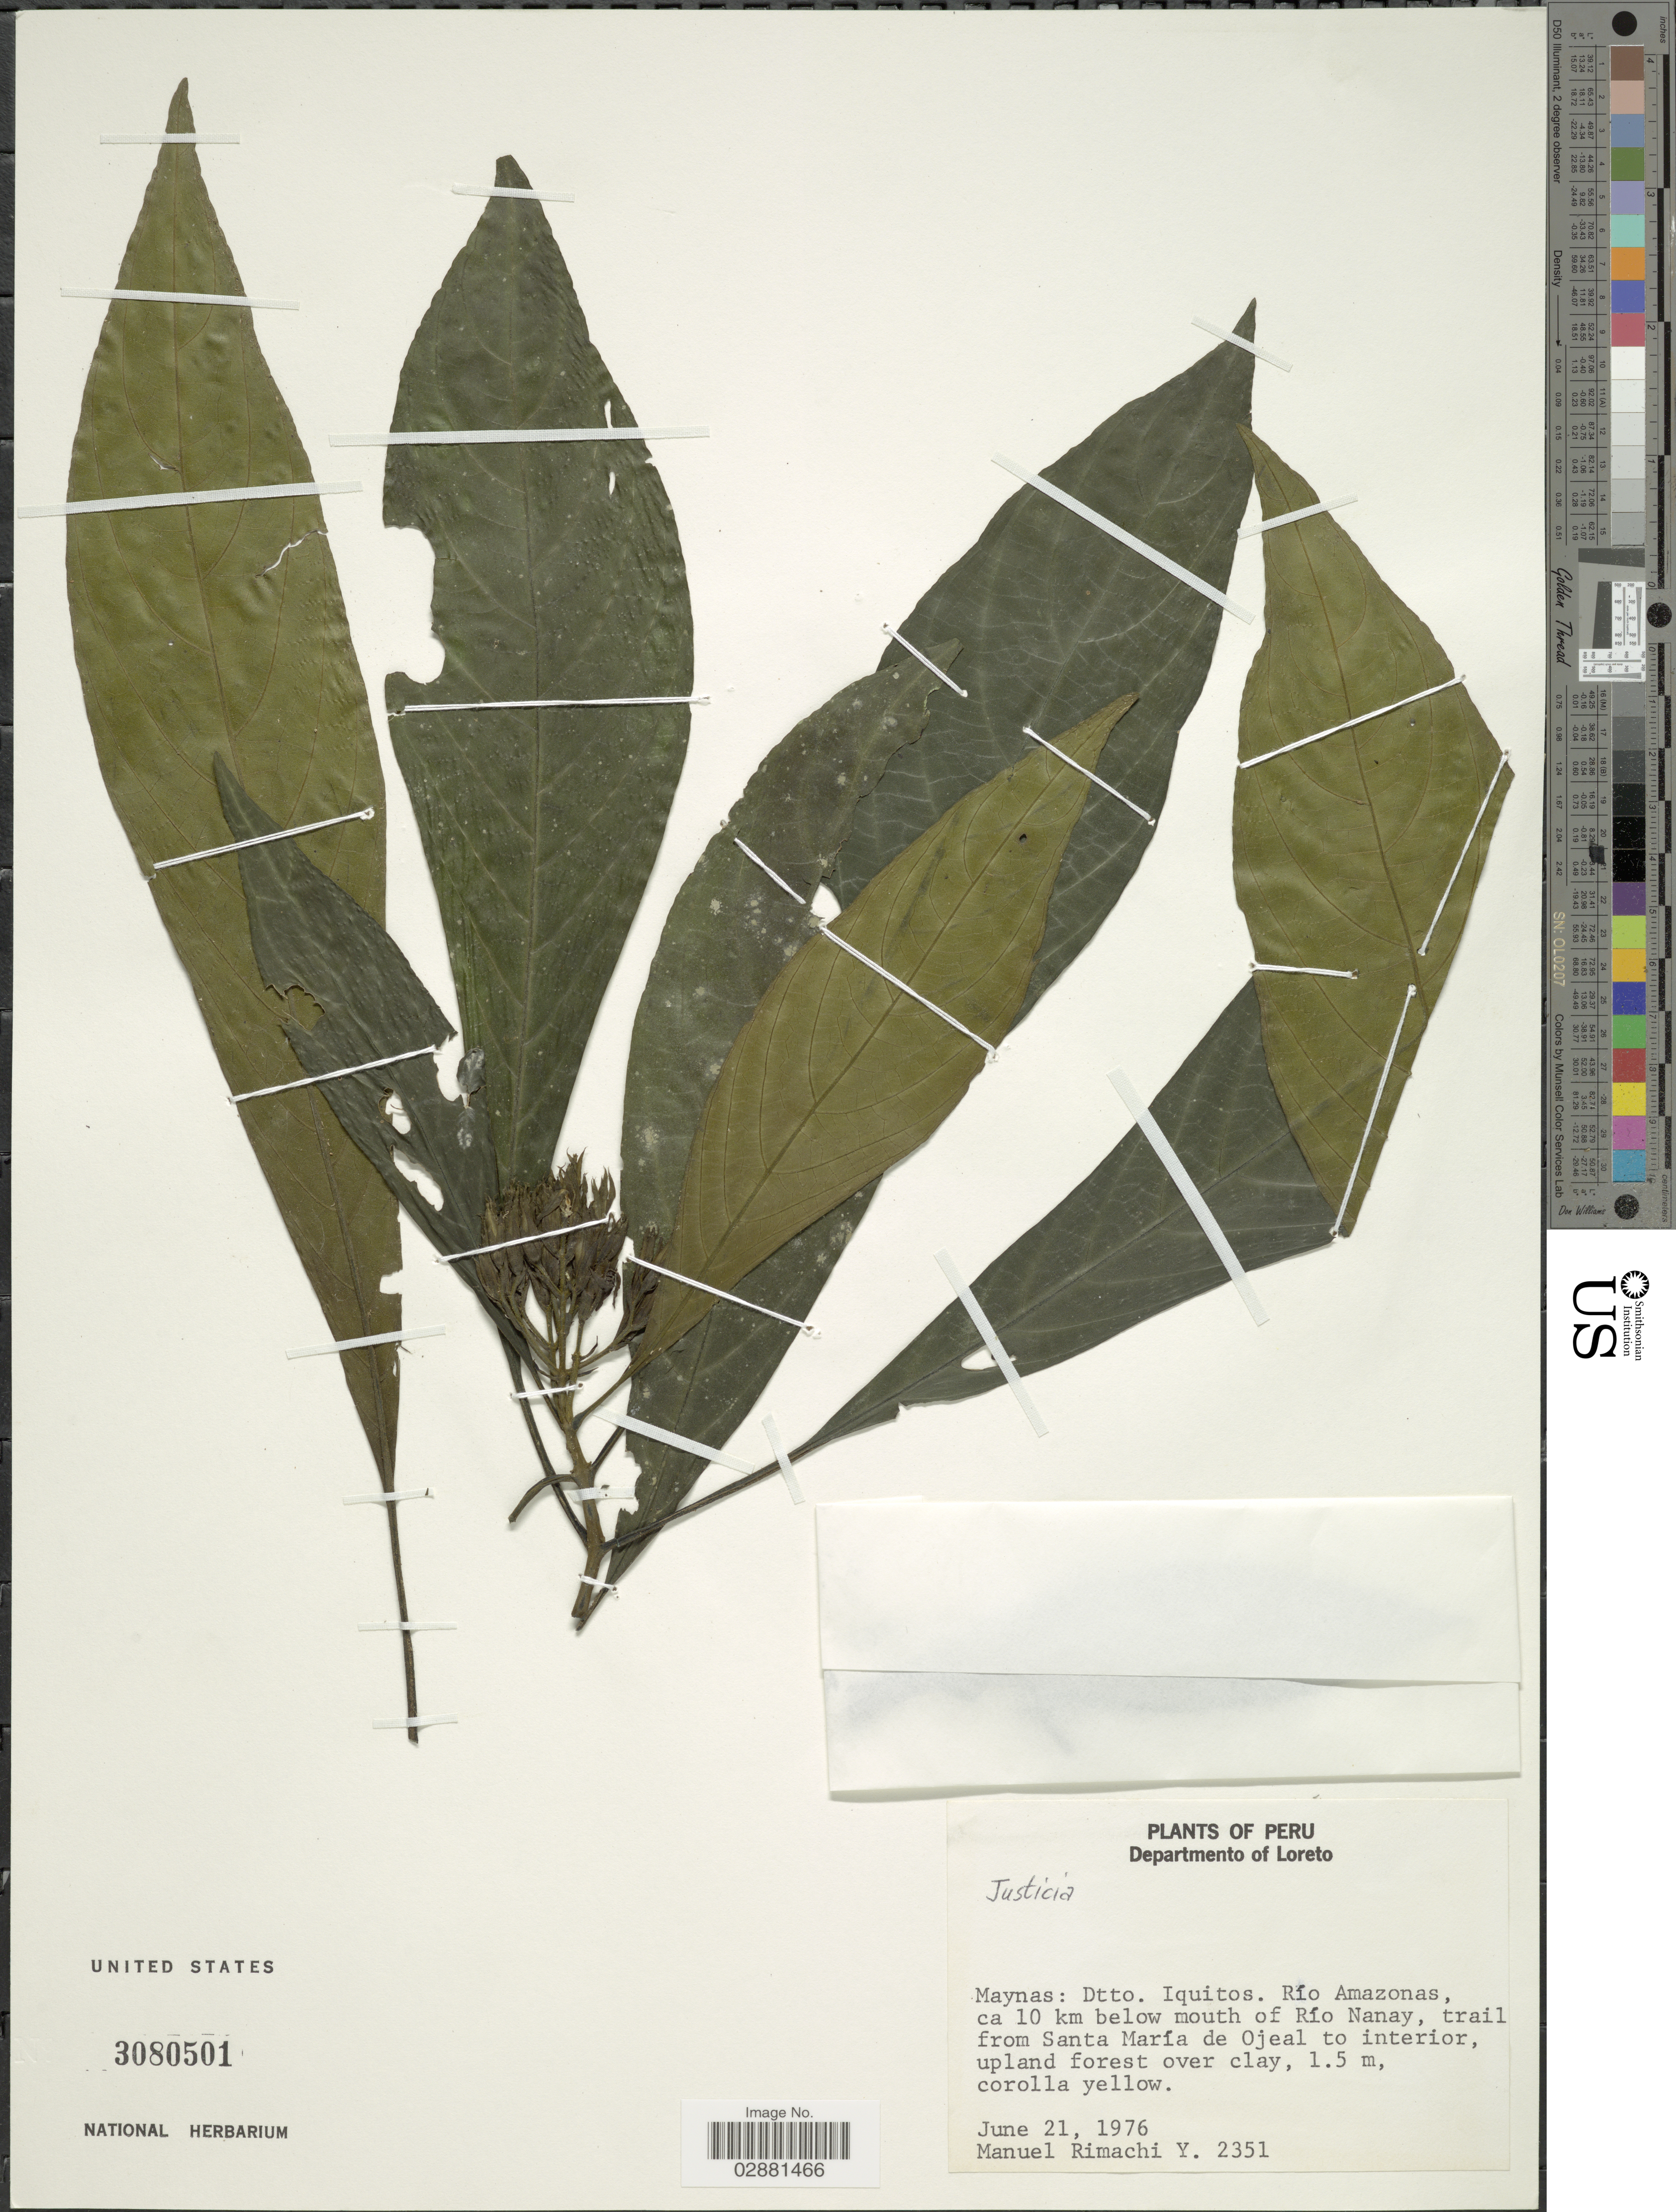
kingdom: Plantae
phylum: Tracheophyta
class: Magnoliopsida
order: Lamiales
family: Acanthaceae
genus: Justicia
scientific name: Justicia palaciosii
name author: Wassh.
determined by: Villanueva, Rosa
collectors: M. Rimachi Y.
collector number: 2351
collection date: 1976-06-21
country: Peru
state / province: Loreto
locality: Departmento of Loreto, Maynas: Dtto. Iquitos, Río Amazonas, ca 10 km below mouth of Río Nanay, trail from Santa María de Ojeal to interior.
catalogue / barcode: US 3080501